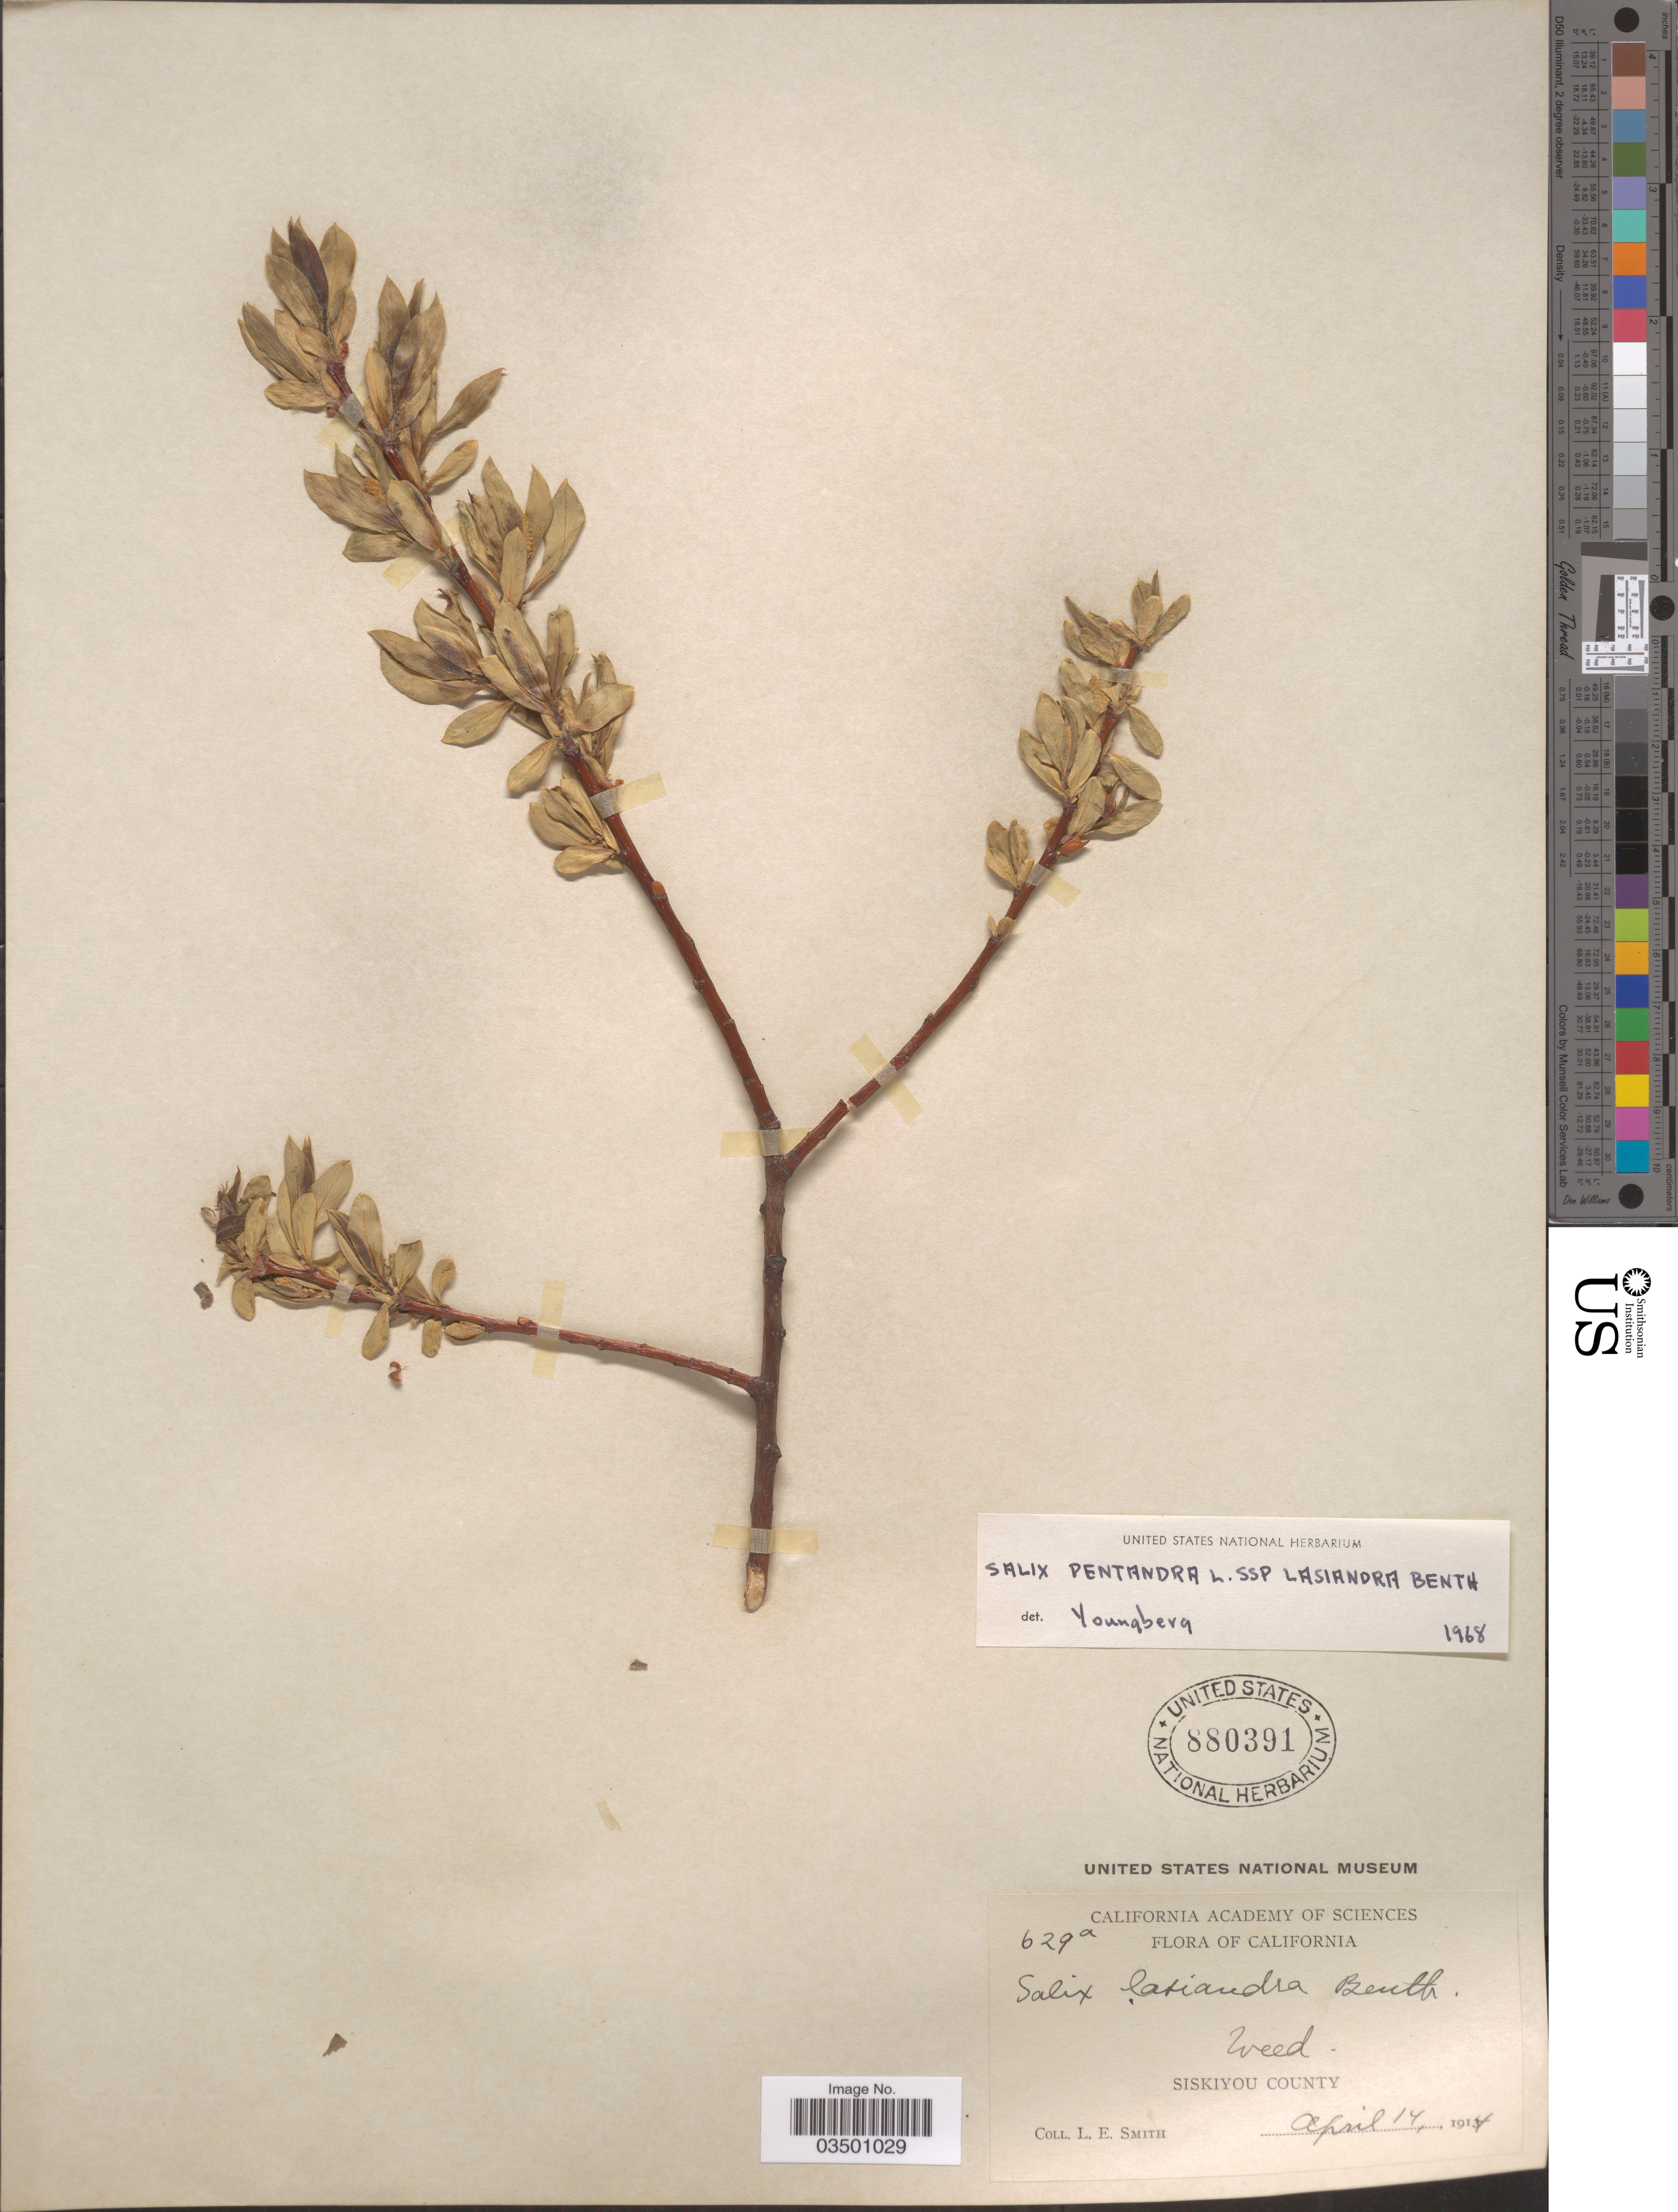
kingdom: Plantae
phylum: Tracheophyta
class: Magnoliopsida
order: Malpighiales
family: Salicaceae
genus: Salix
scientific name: Salix lasiandra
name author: Benth.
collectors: L. E. Smith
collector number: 629a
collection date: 1914-04-14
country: United States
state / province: California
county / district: Siskiyou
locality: Siskiyou County.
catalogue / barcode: US 880391